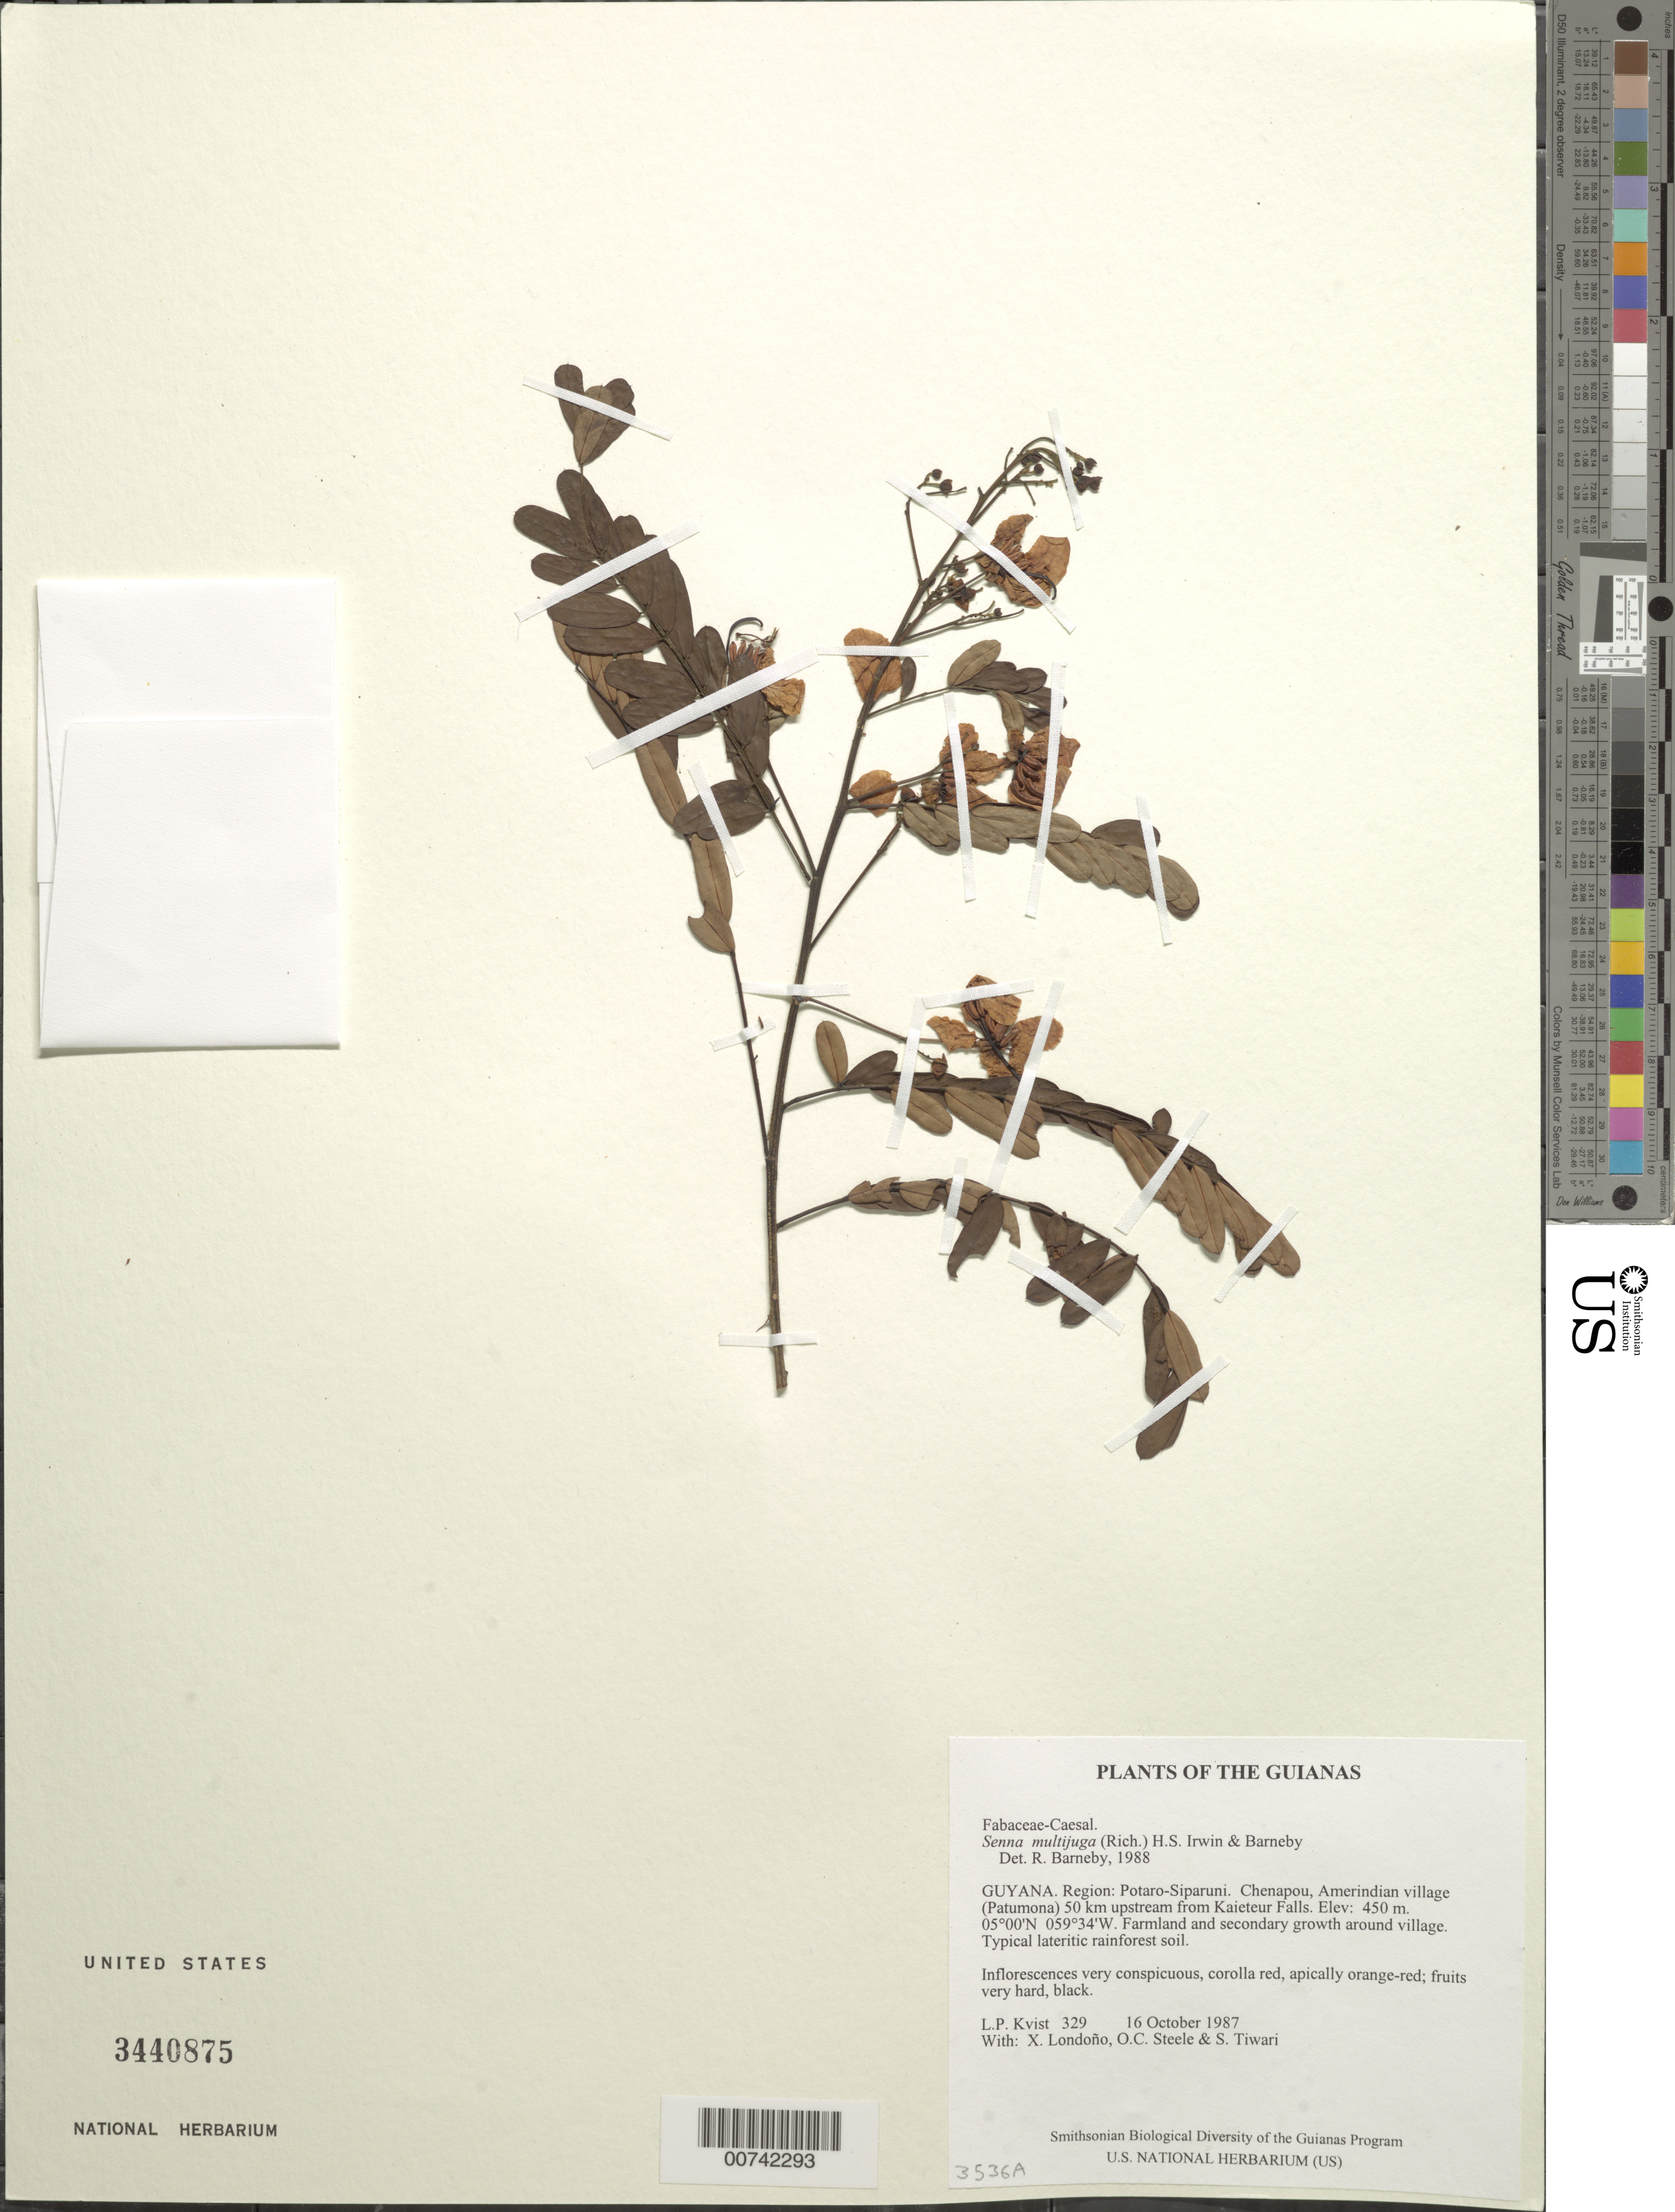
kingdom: Plantae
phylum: Tracheophyta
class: Magnoliopsida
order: Fabales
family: Fabaceae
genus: Senna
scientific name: Senna multijuga var. multijuga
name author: (Rich.) H.S. Irwin & Barneby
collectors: L. P. Kvist, X. Londoño, O. C. Steele & S. Tiwari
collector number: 329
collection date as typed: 16 October 1987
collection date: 1987-10-16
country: Guyana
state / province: Potaro-Siparuni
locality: Chenapou, Amerindian village (Patumona) 50 km upstream from Kaieteur Falls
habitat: Farmland and secondary growth around village. Typical lateritic rainforest soil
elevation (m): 450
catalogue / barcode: US 3440875